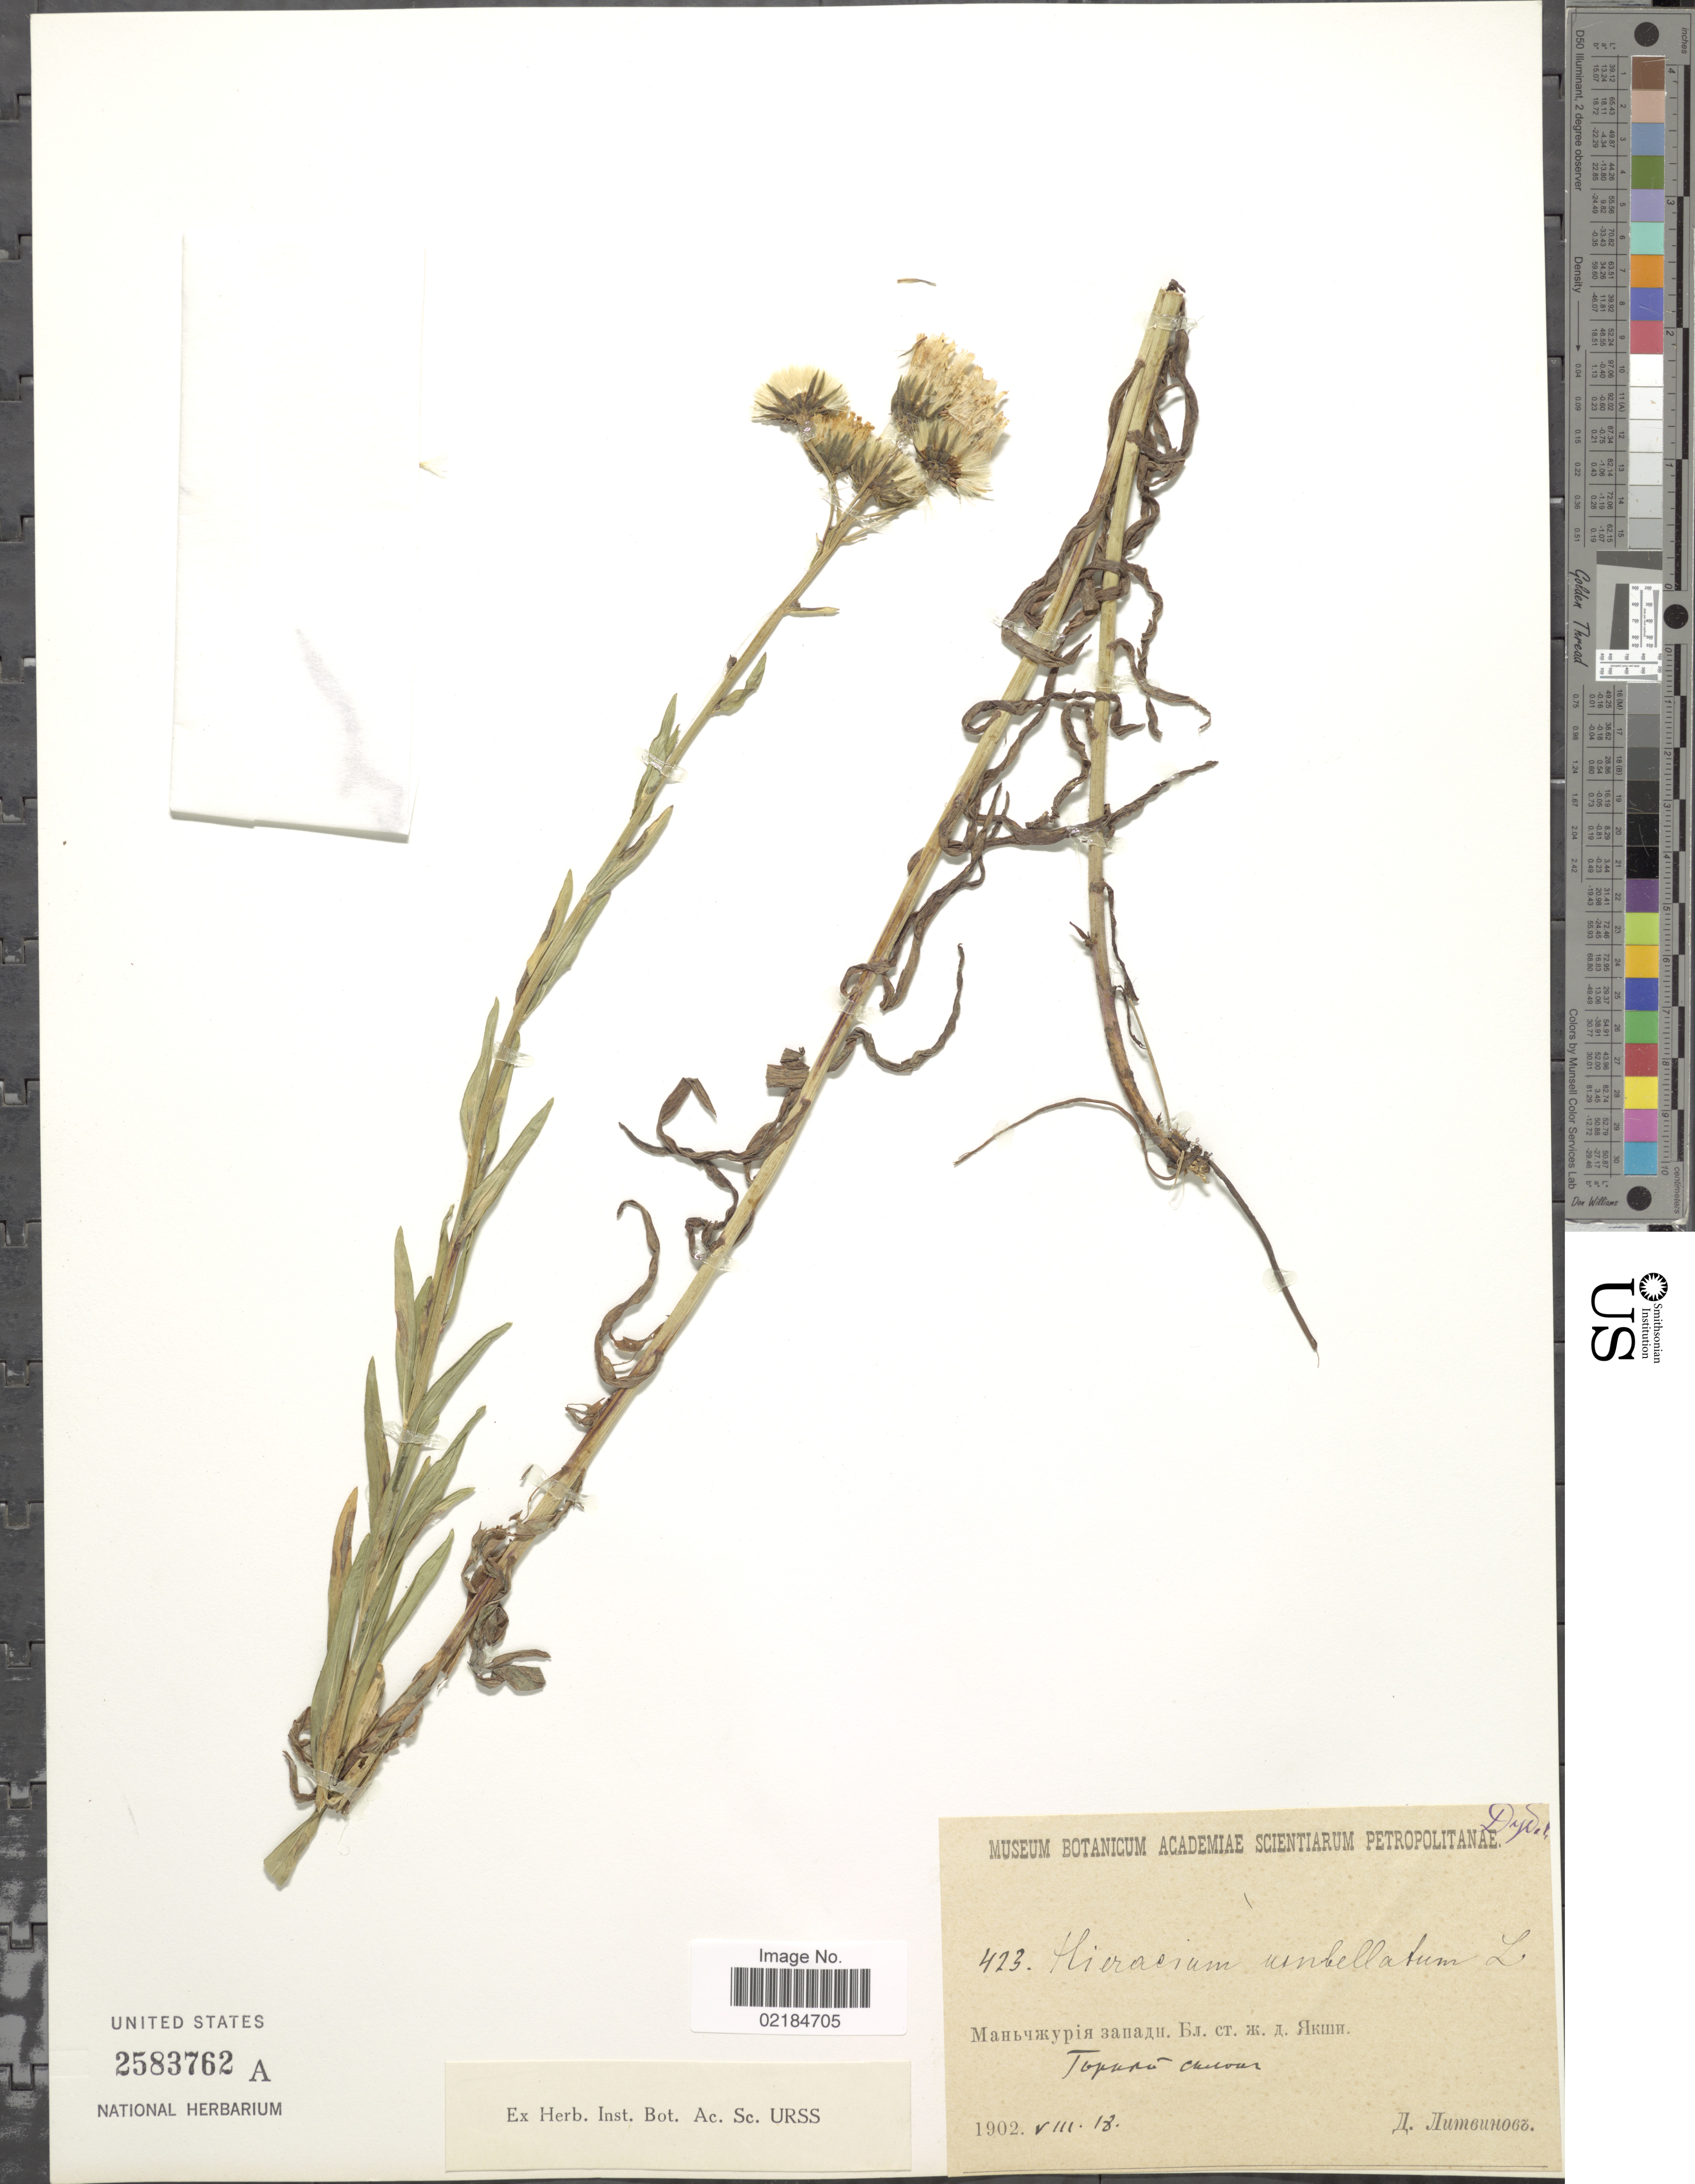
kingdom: Plantae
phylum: Tracheophyta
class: Magnoliopsida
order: Asterales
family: Asteraceae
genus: Hieracium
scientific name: Hieracium umbellatum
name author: L.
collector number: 423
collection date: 1902-08-18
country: U.S.S.R.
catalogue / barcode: US 2583762A